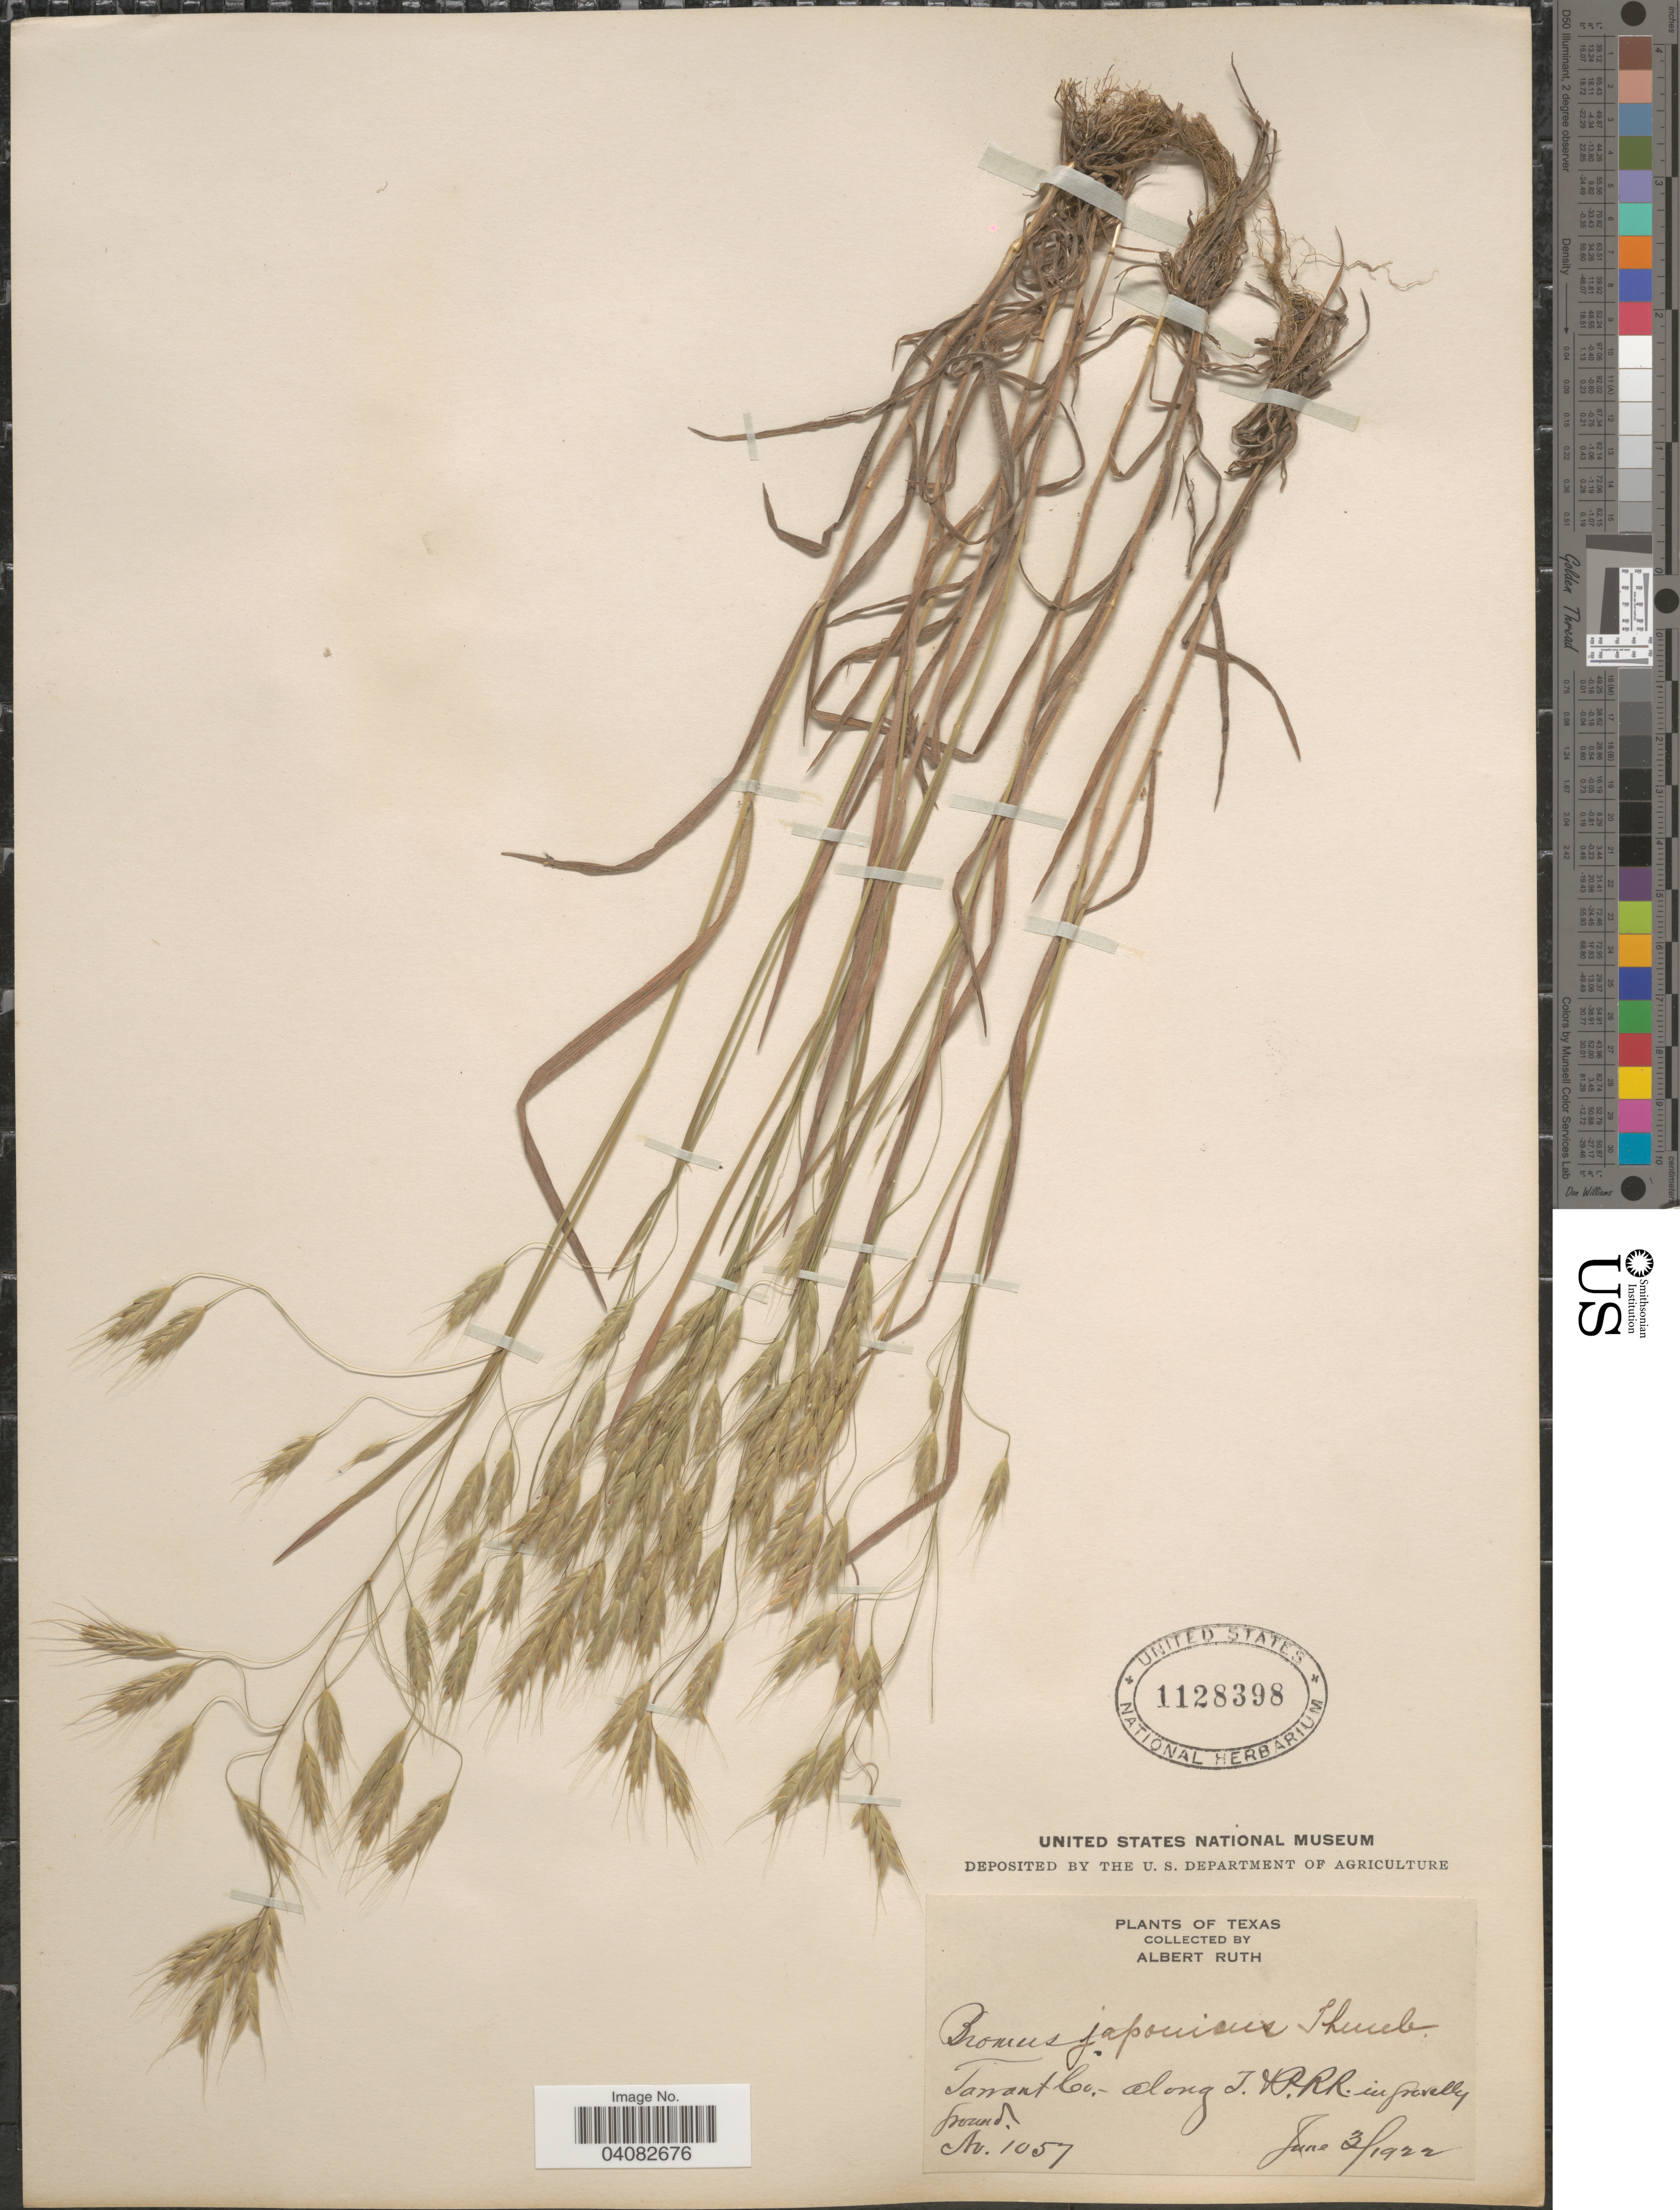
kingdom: Plantae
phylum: Tracheophyta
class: Liliopsida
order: Poales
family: Poaceae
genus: Bromus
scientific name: Bromus japonicus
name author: Houtt.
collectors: A. Ruth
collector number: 1057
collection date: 1922-06-03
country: United States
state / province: Texas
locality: Tarrant Co. - along T. + R.RR. in gravelly ground.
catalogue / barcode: US 1128398